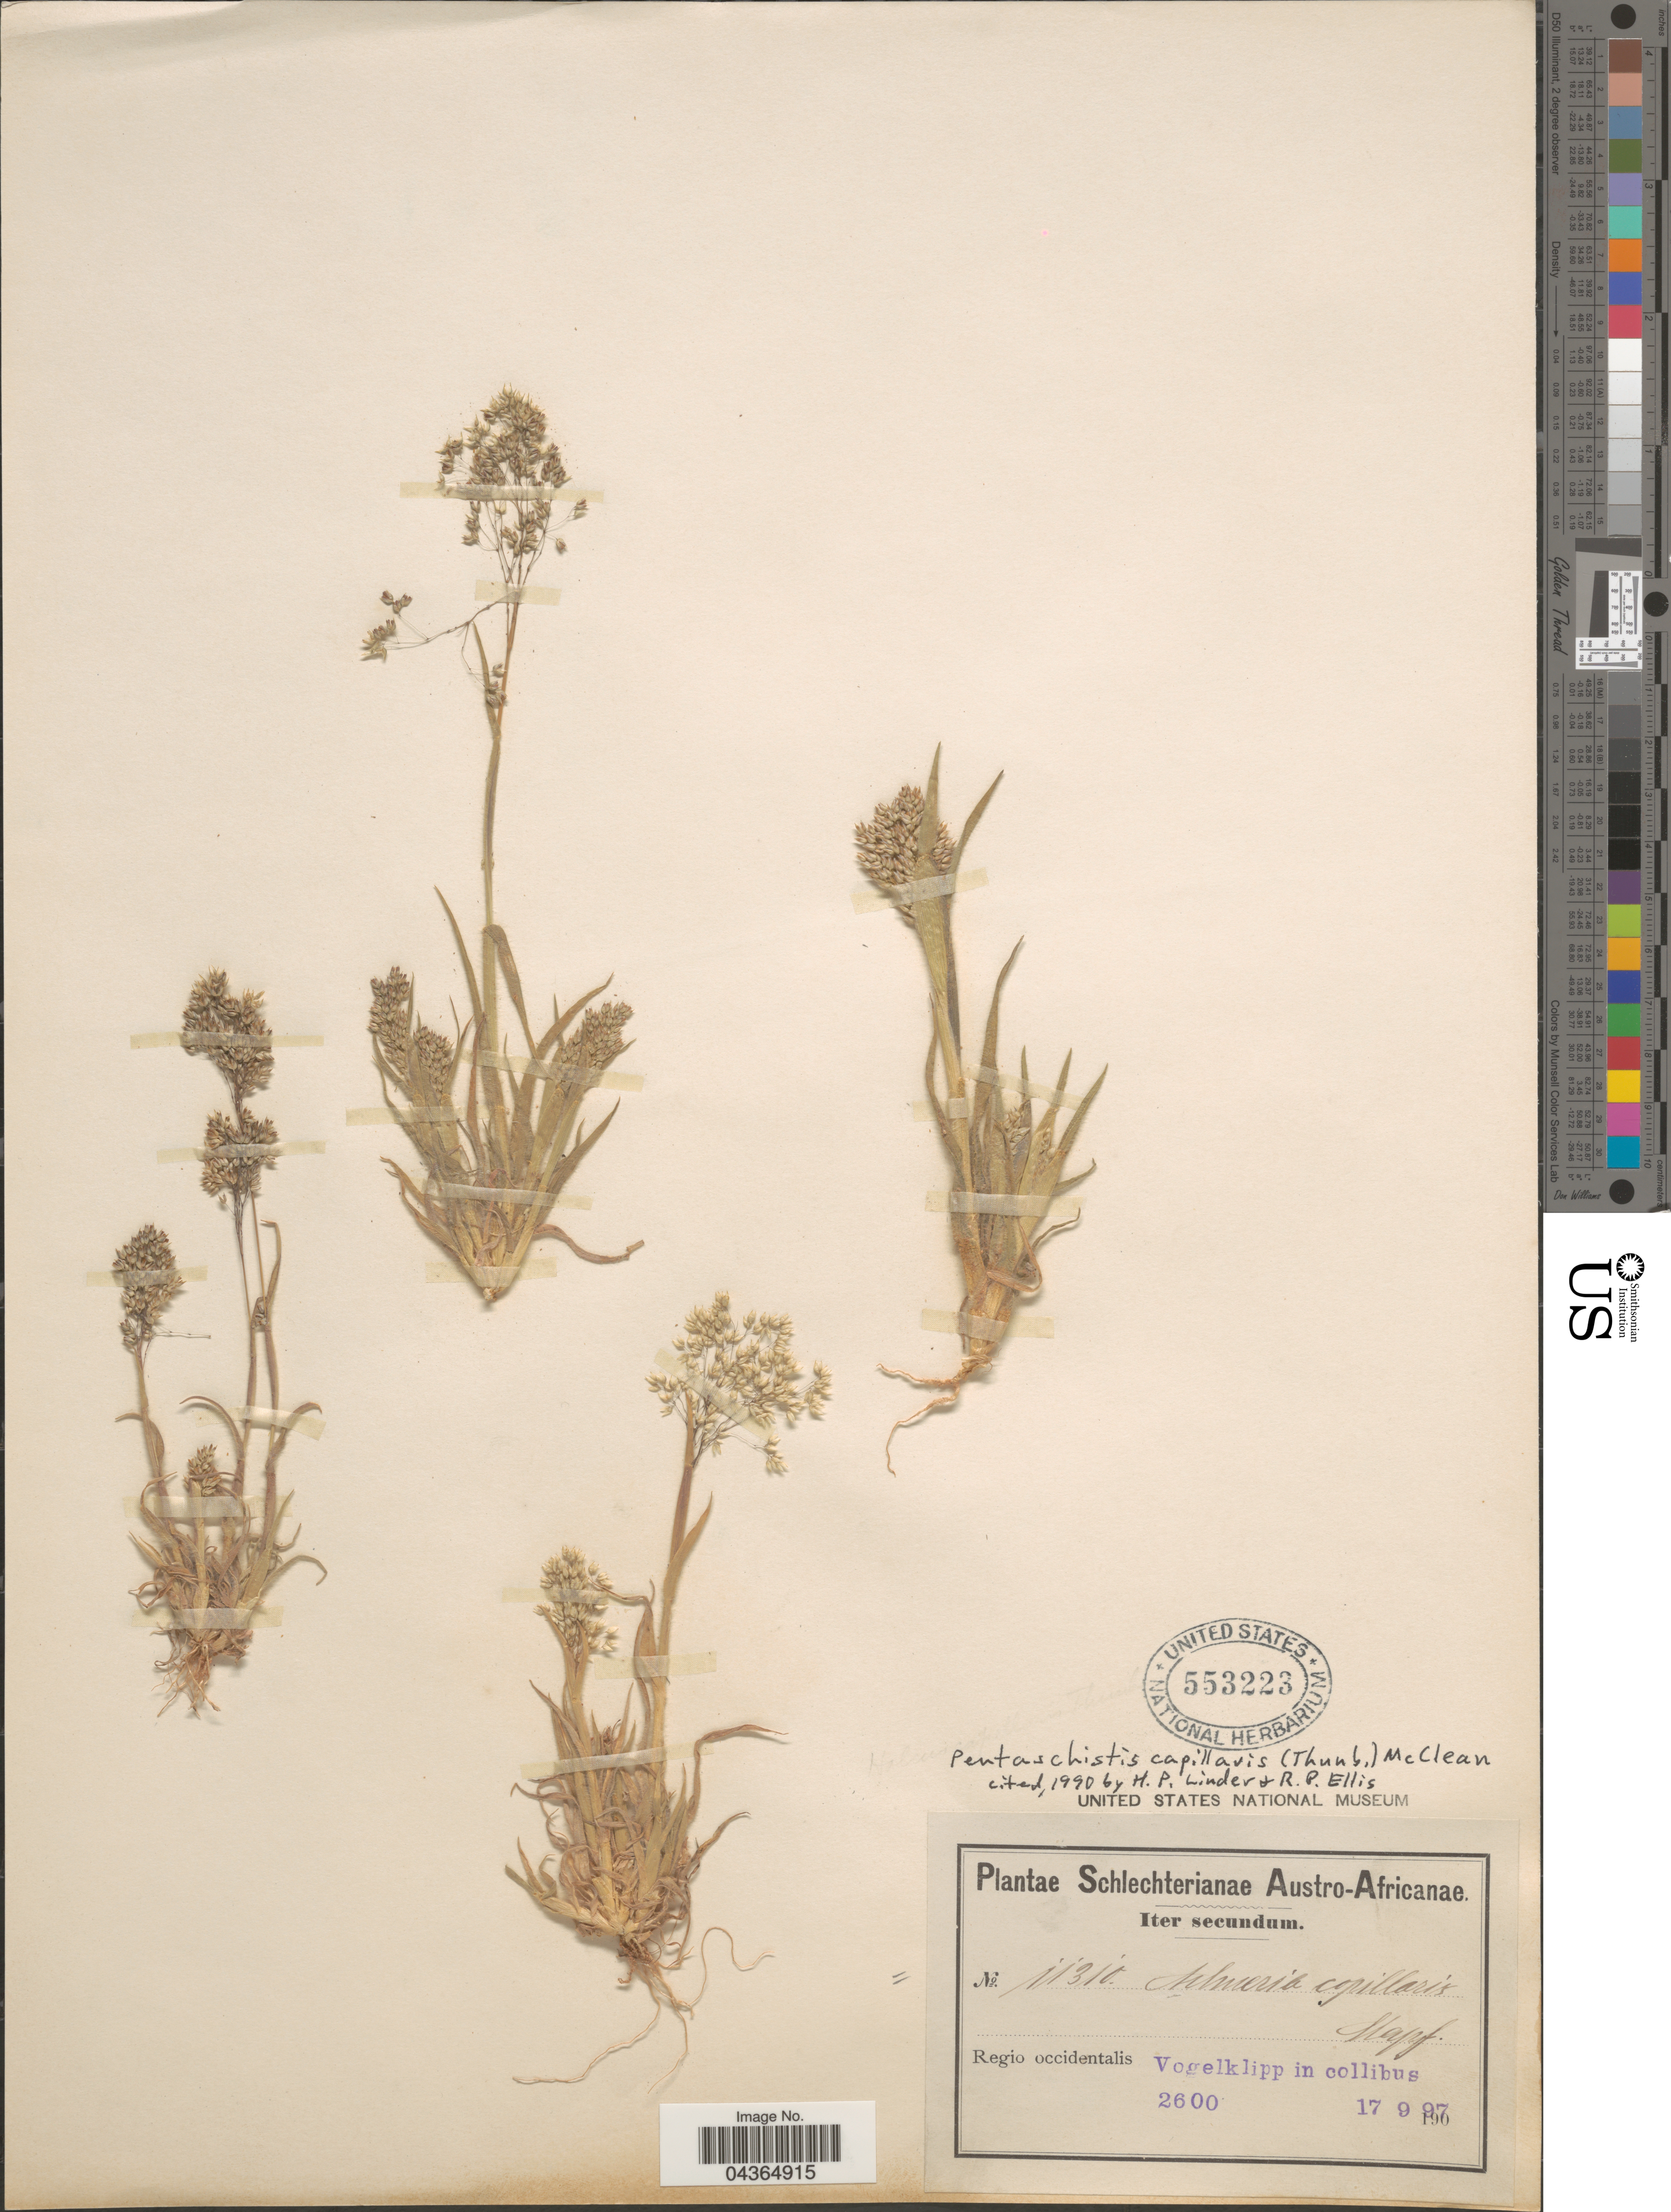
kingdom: Plantae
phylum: Tracheophyta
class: Liliopsida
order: Poales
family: Poaceae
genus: Pentameris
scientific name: Pentameris capillaris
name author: (Thunb.) Galley & H.P. Linder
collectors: Schlechter, --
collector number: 11310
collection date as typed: Transcribed d/m/y: 17/9/97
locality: Austro-Africanae. Regio occidentalis. Vogelklipp in collibus.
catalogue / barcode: US 553223